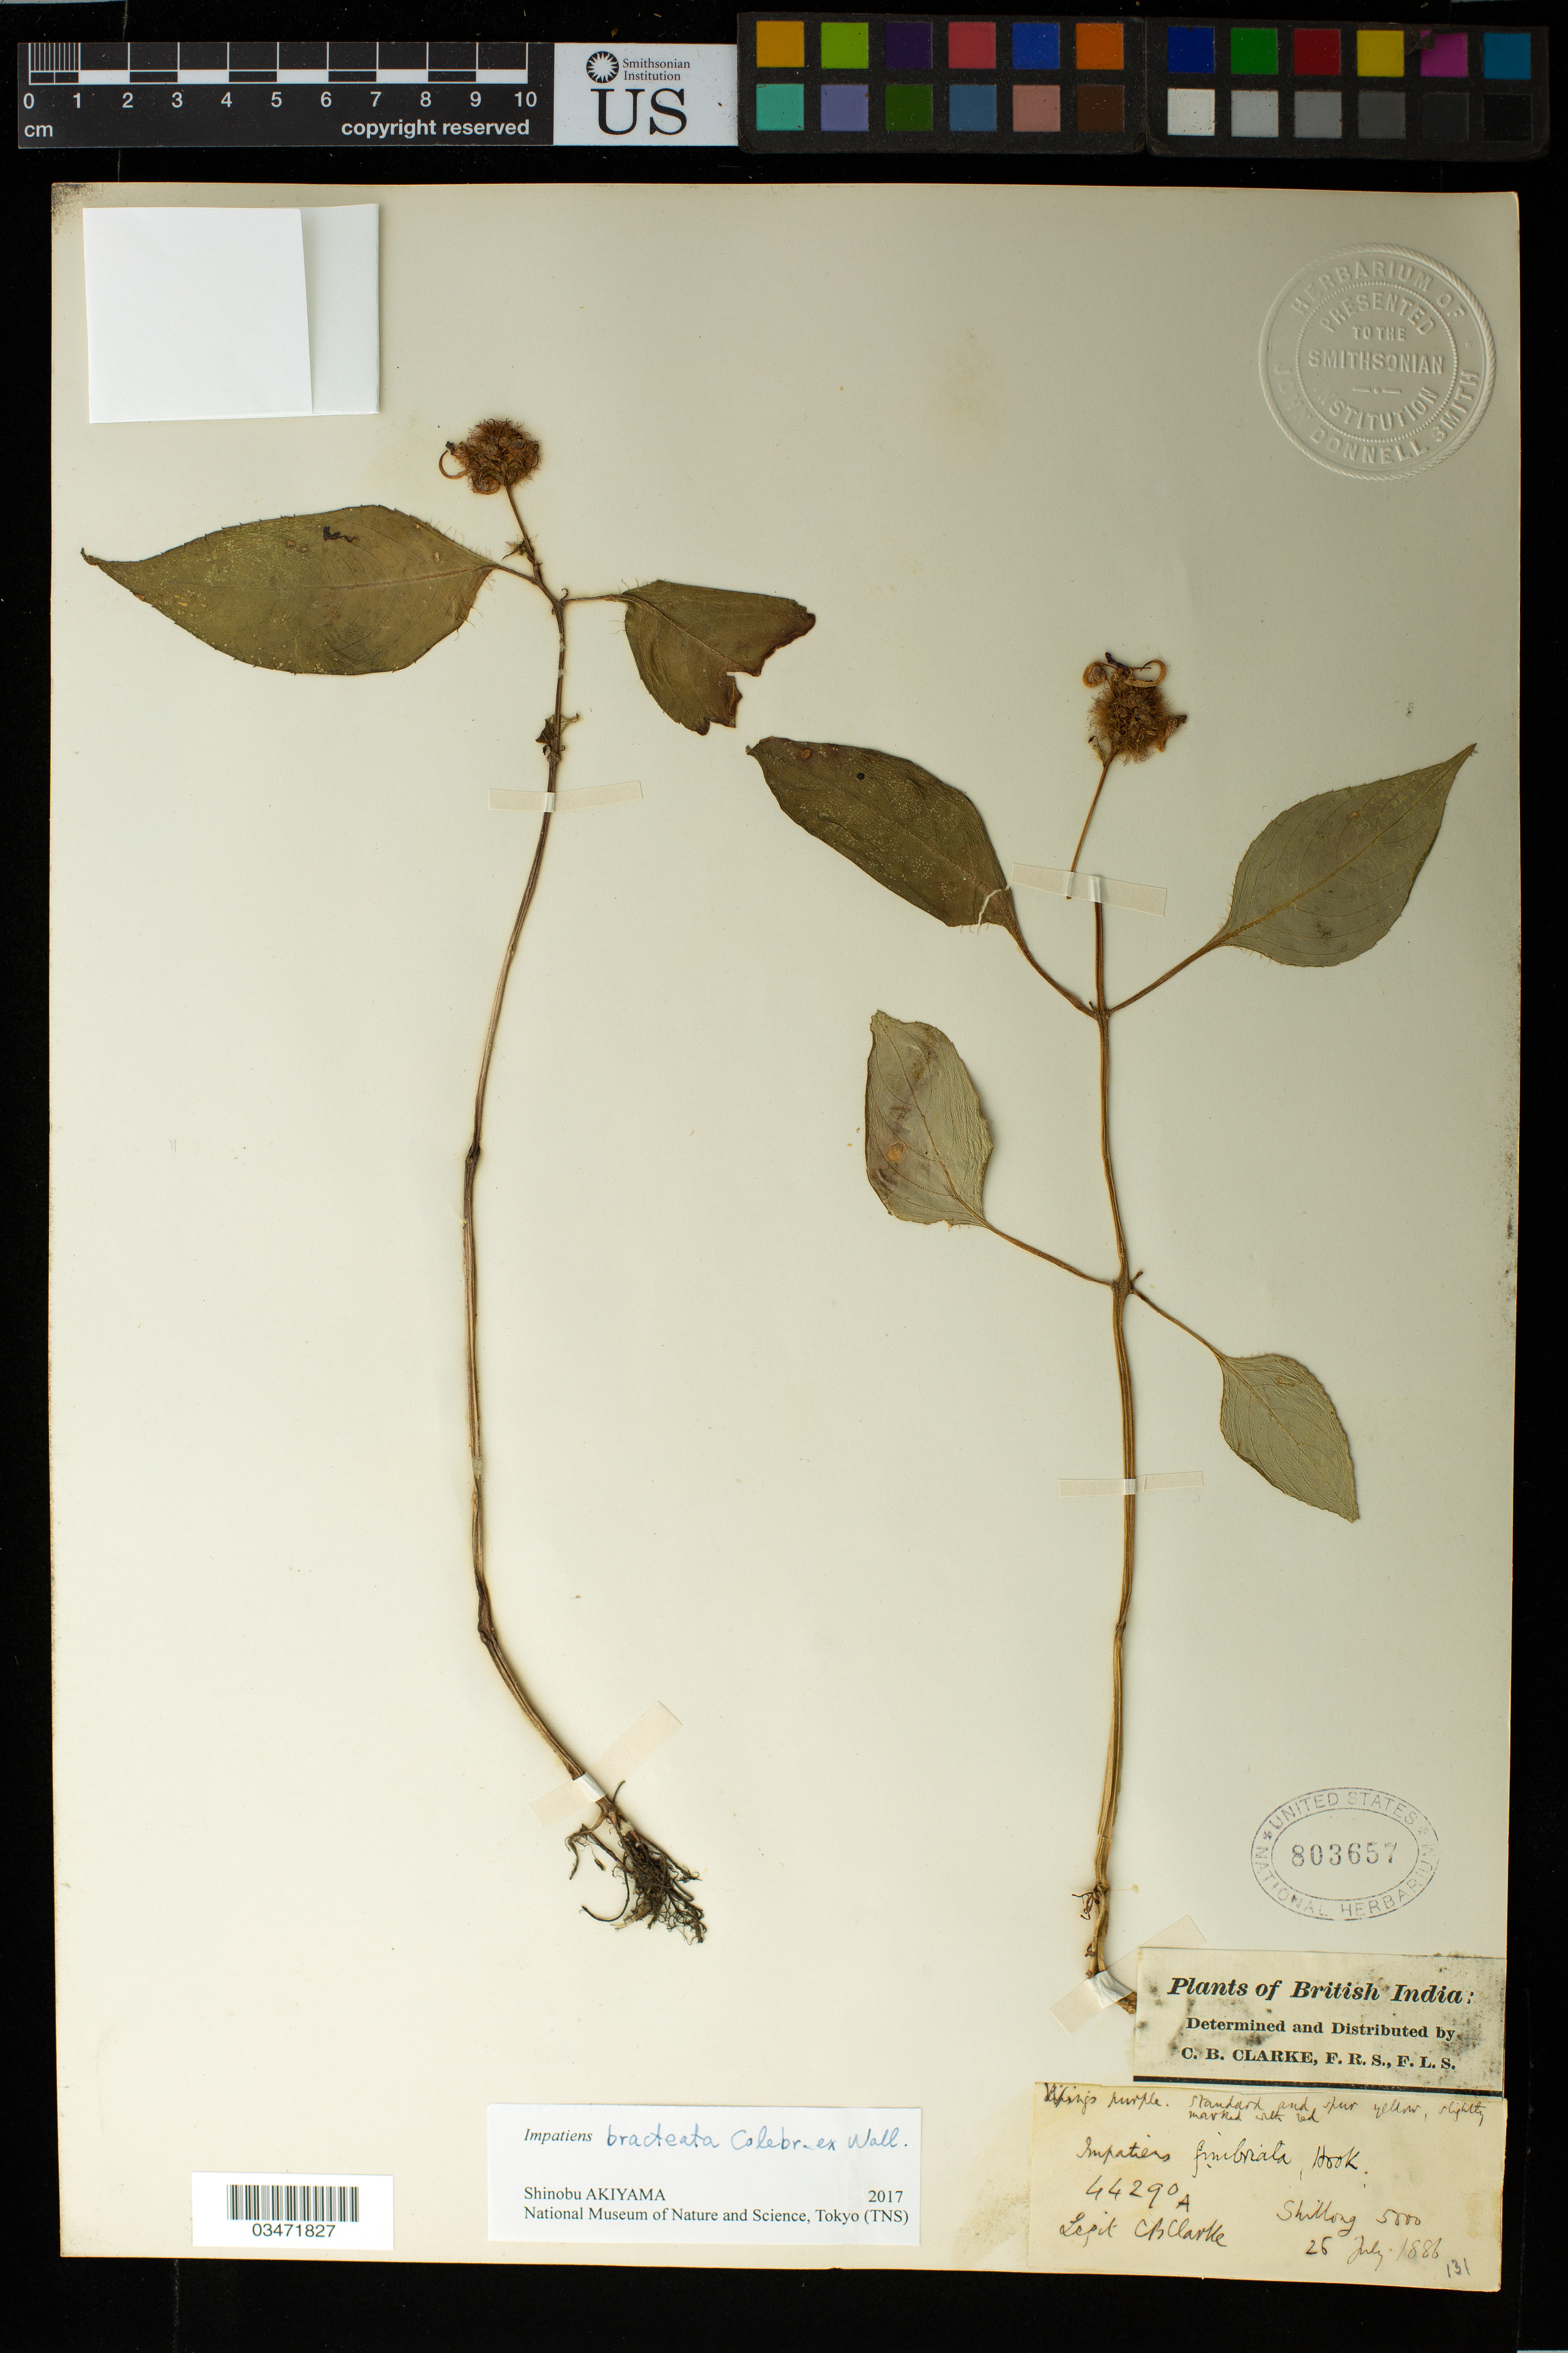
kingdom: Plantae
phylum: Tracheophyta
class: Magnoliopsida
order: Ericales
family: Balsaminaceae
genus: Impatiens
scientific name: Impatiens bracteata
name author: Colebr. ex Roxb.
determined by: Akiyama, Shinobu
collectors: C. B. Clarke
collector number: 44280A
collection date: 1886-07-26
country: India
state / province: Meghalaya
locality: Shillong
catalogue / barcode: US 803657